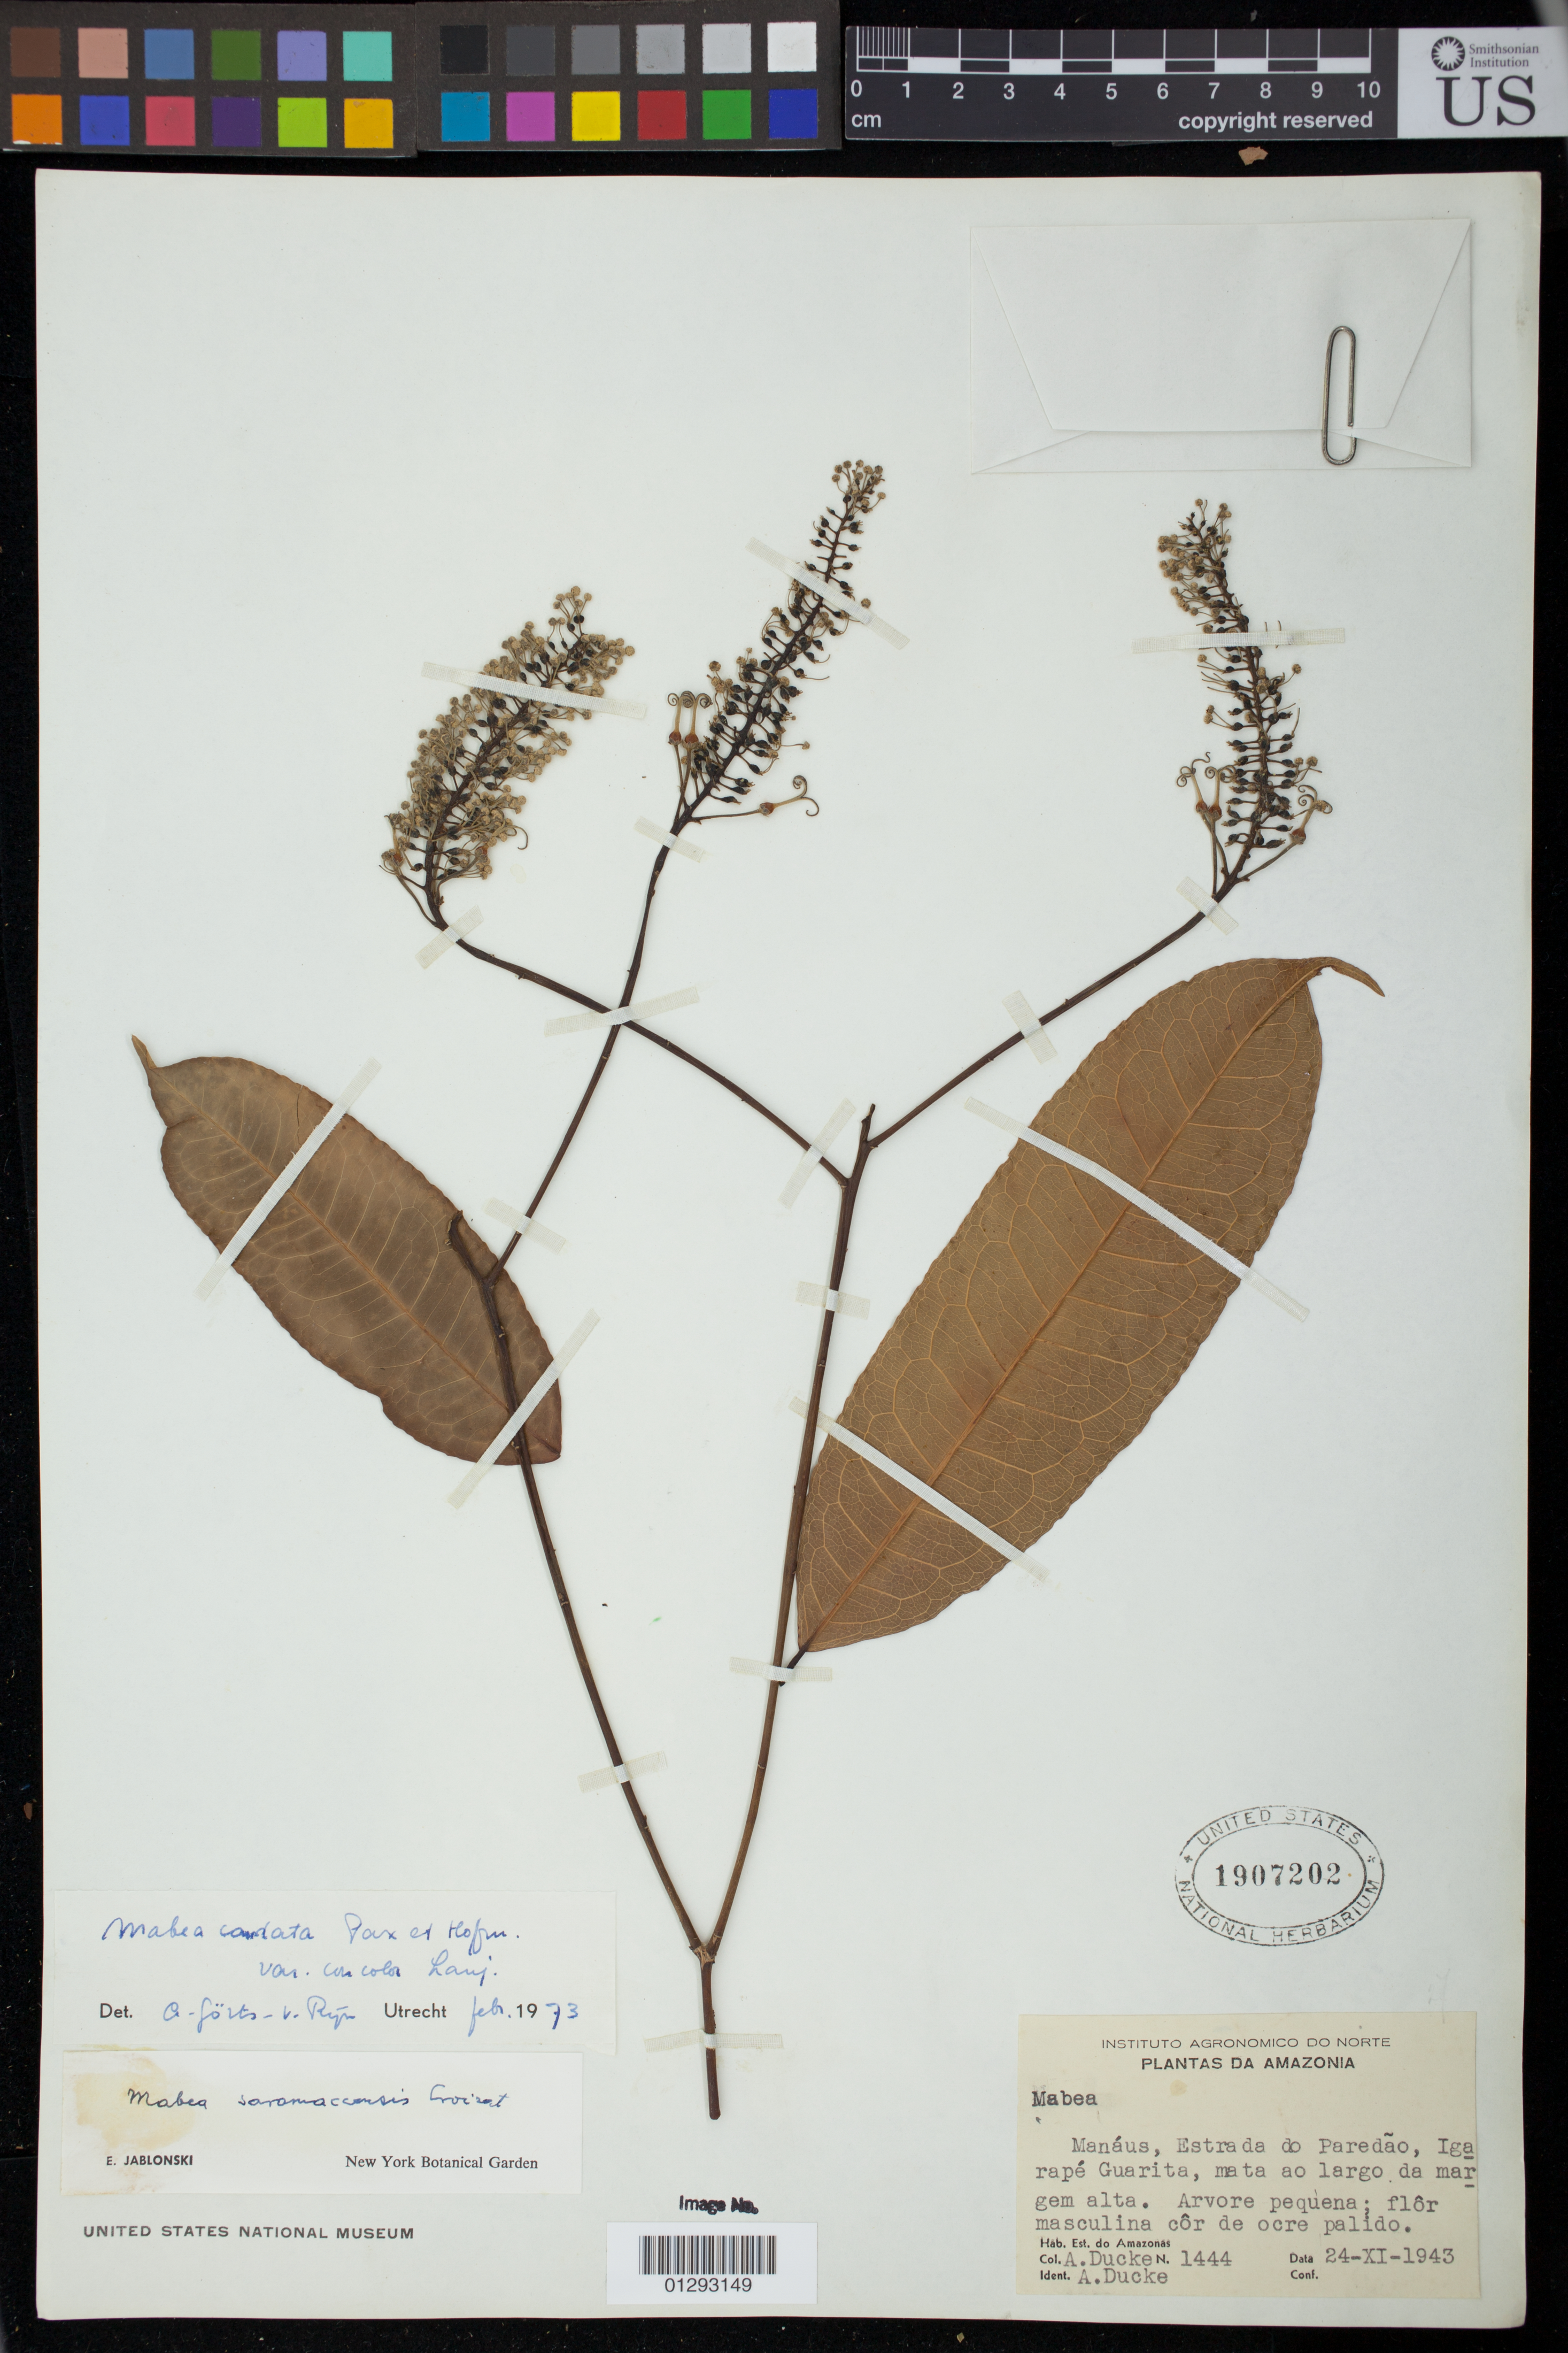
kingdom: Plantae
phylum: Tracheophyta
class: Magnoliopsida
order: Malpighiales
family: Euphorbiaceae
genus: Mabea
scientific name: Mabea caudata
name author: Pax & K. Hoffm.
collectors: A. Ducke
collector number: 1444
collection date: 1943-11-24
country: Brazil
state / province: Amazonas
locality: Manaus, Estrada do Paredao, Igarape Guarita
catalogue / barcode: US 1907202